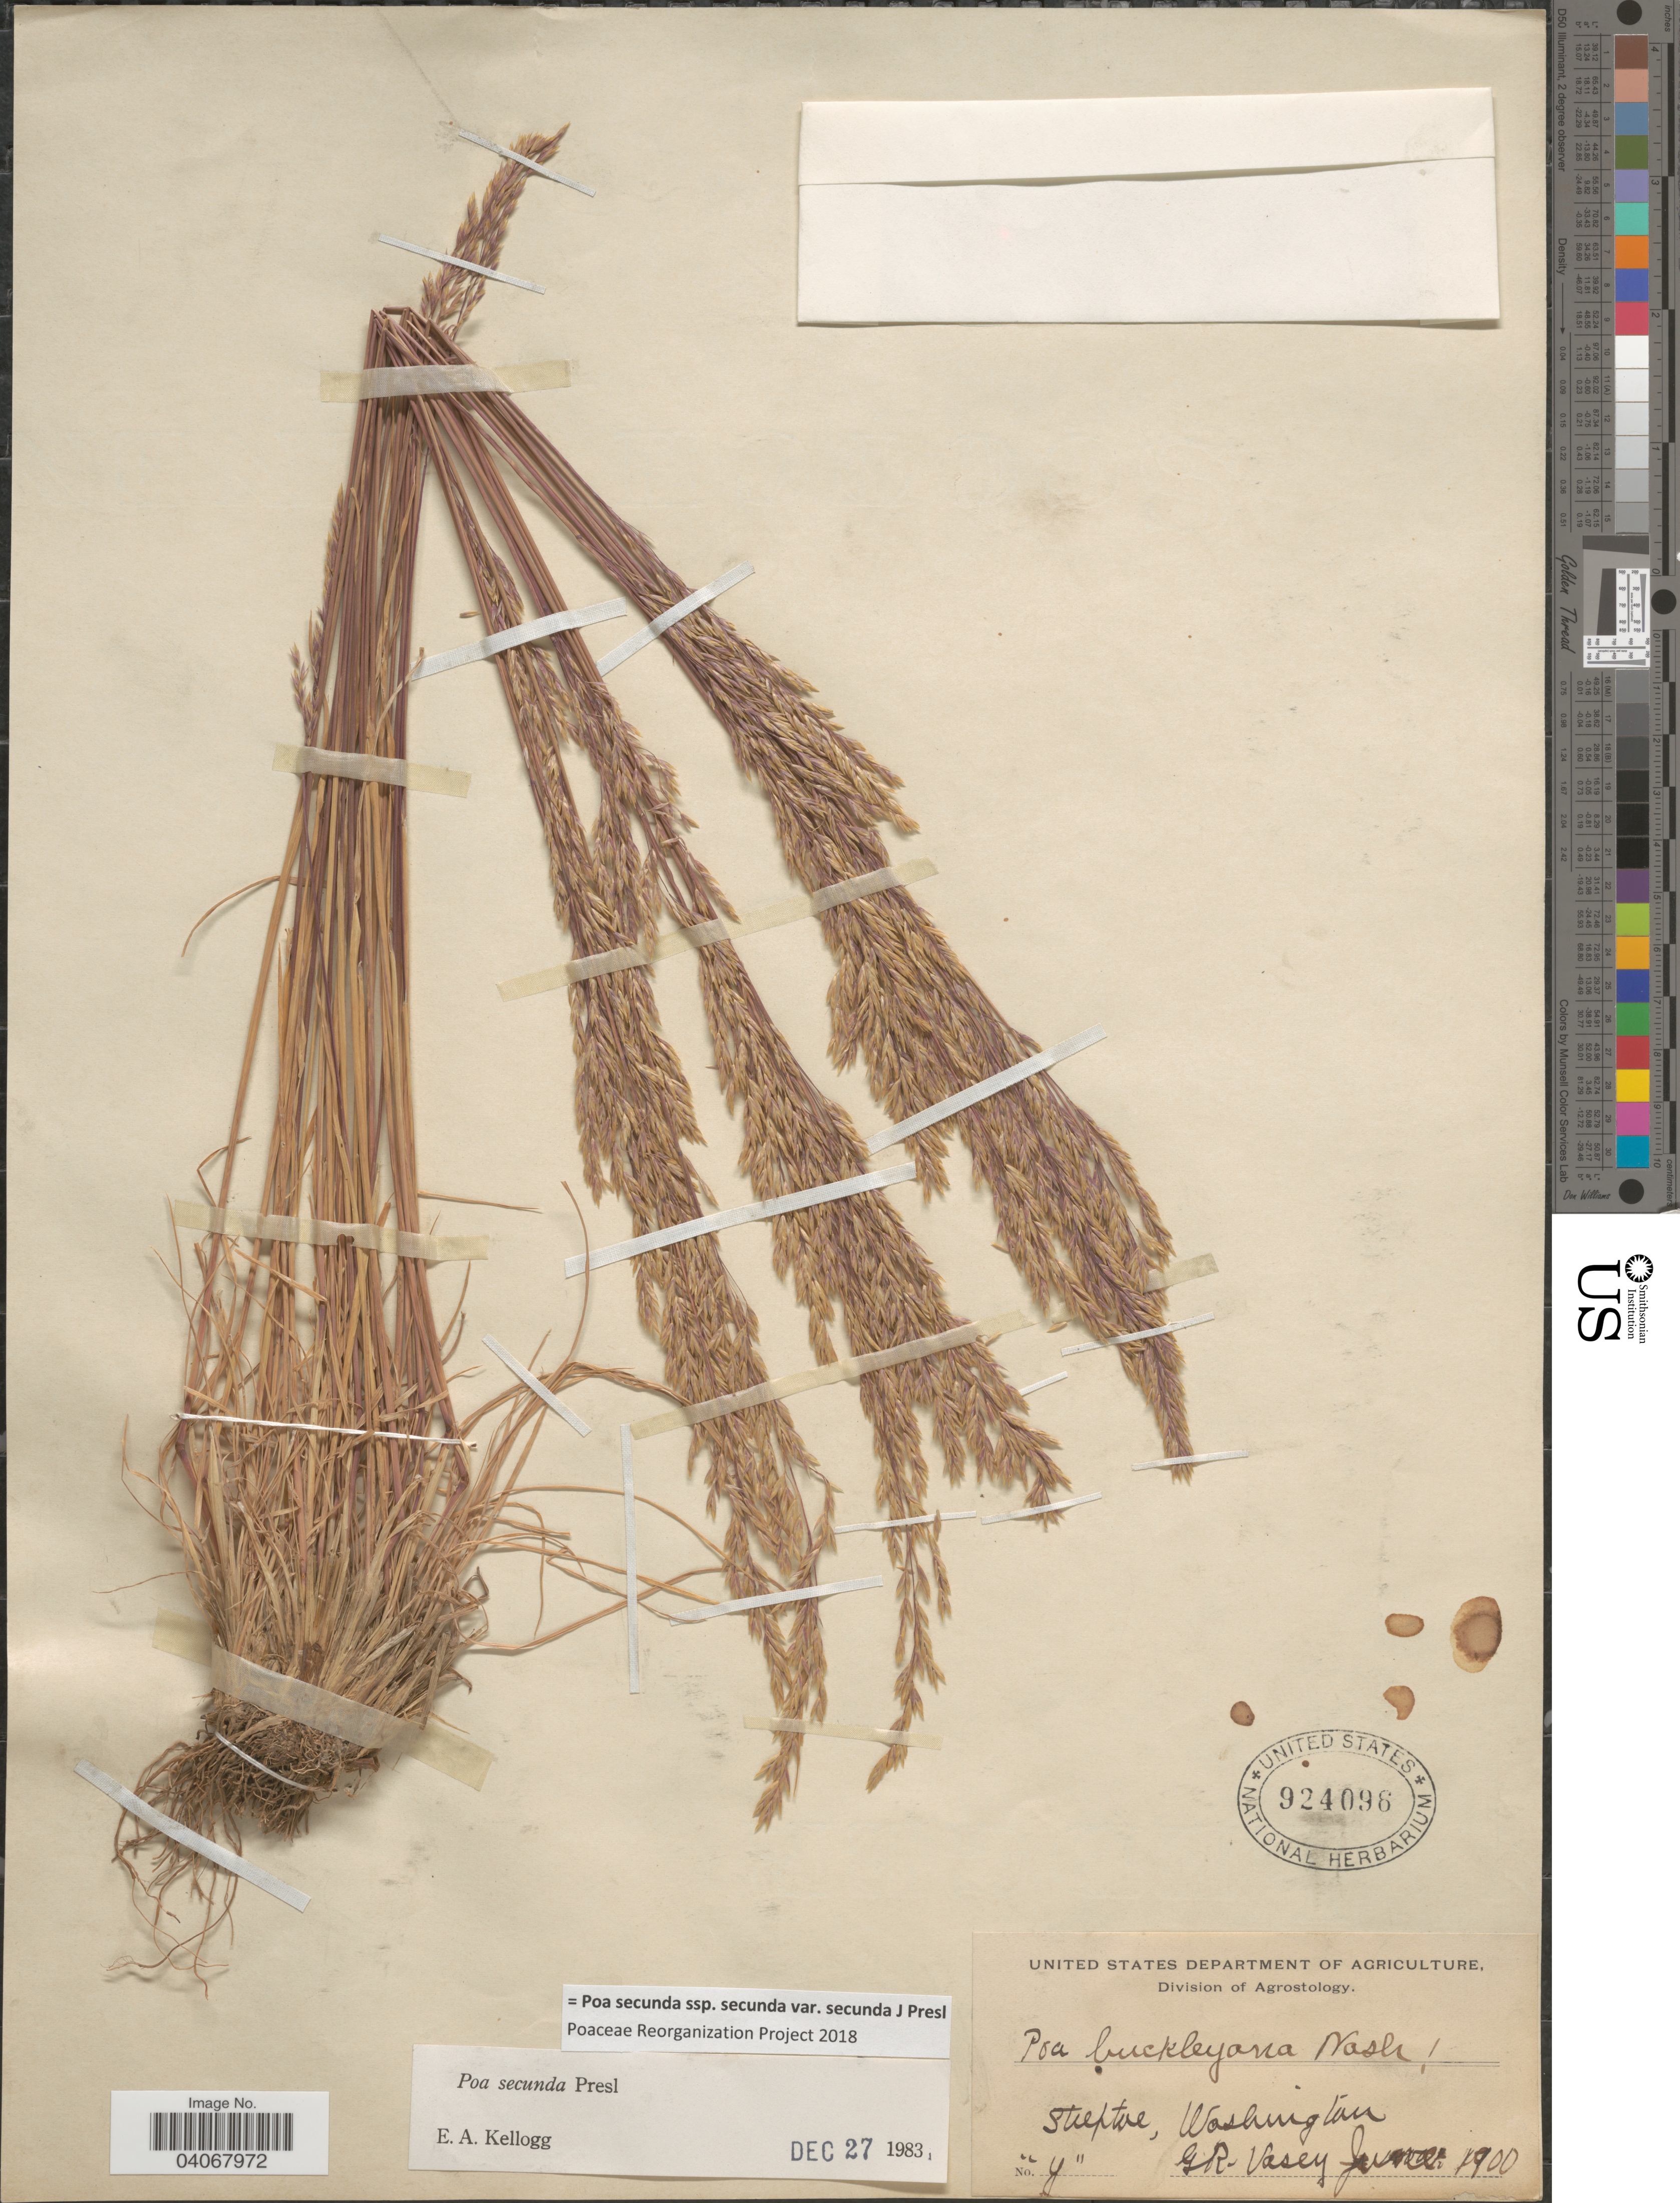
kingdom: Plantae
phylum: Tracheophyta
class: Liliopsida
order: Poales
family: Poaceae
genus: Poa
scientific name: Poa secunda subsp. secunda var. secunda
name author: J. Presl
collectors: G. R. Vasey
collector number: Y?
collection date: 1900-06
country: United States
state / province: Washington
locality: Steptoe.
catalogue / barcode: US 924096